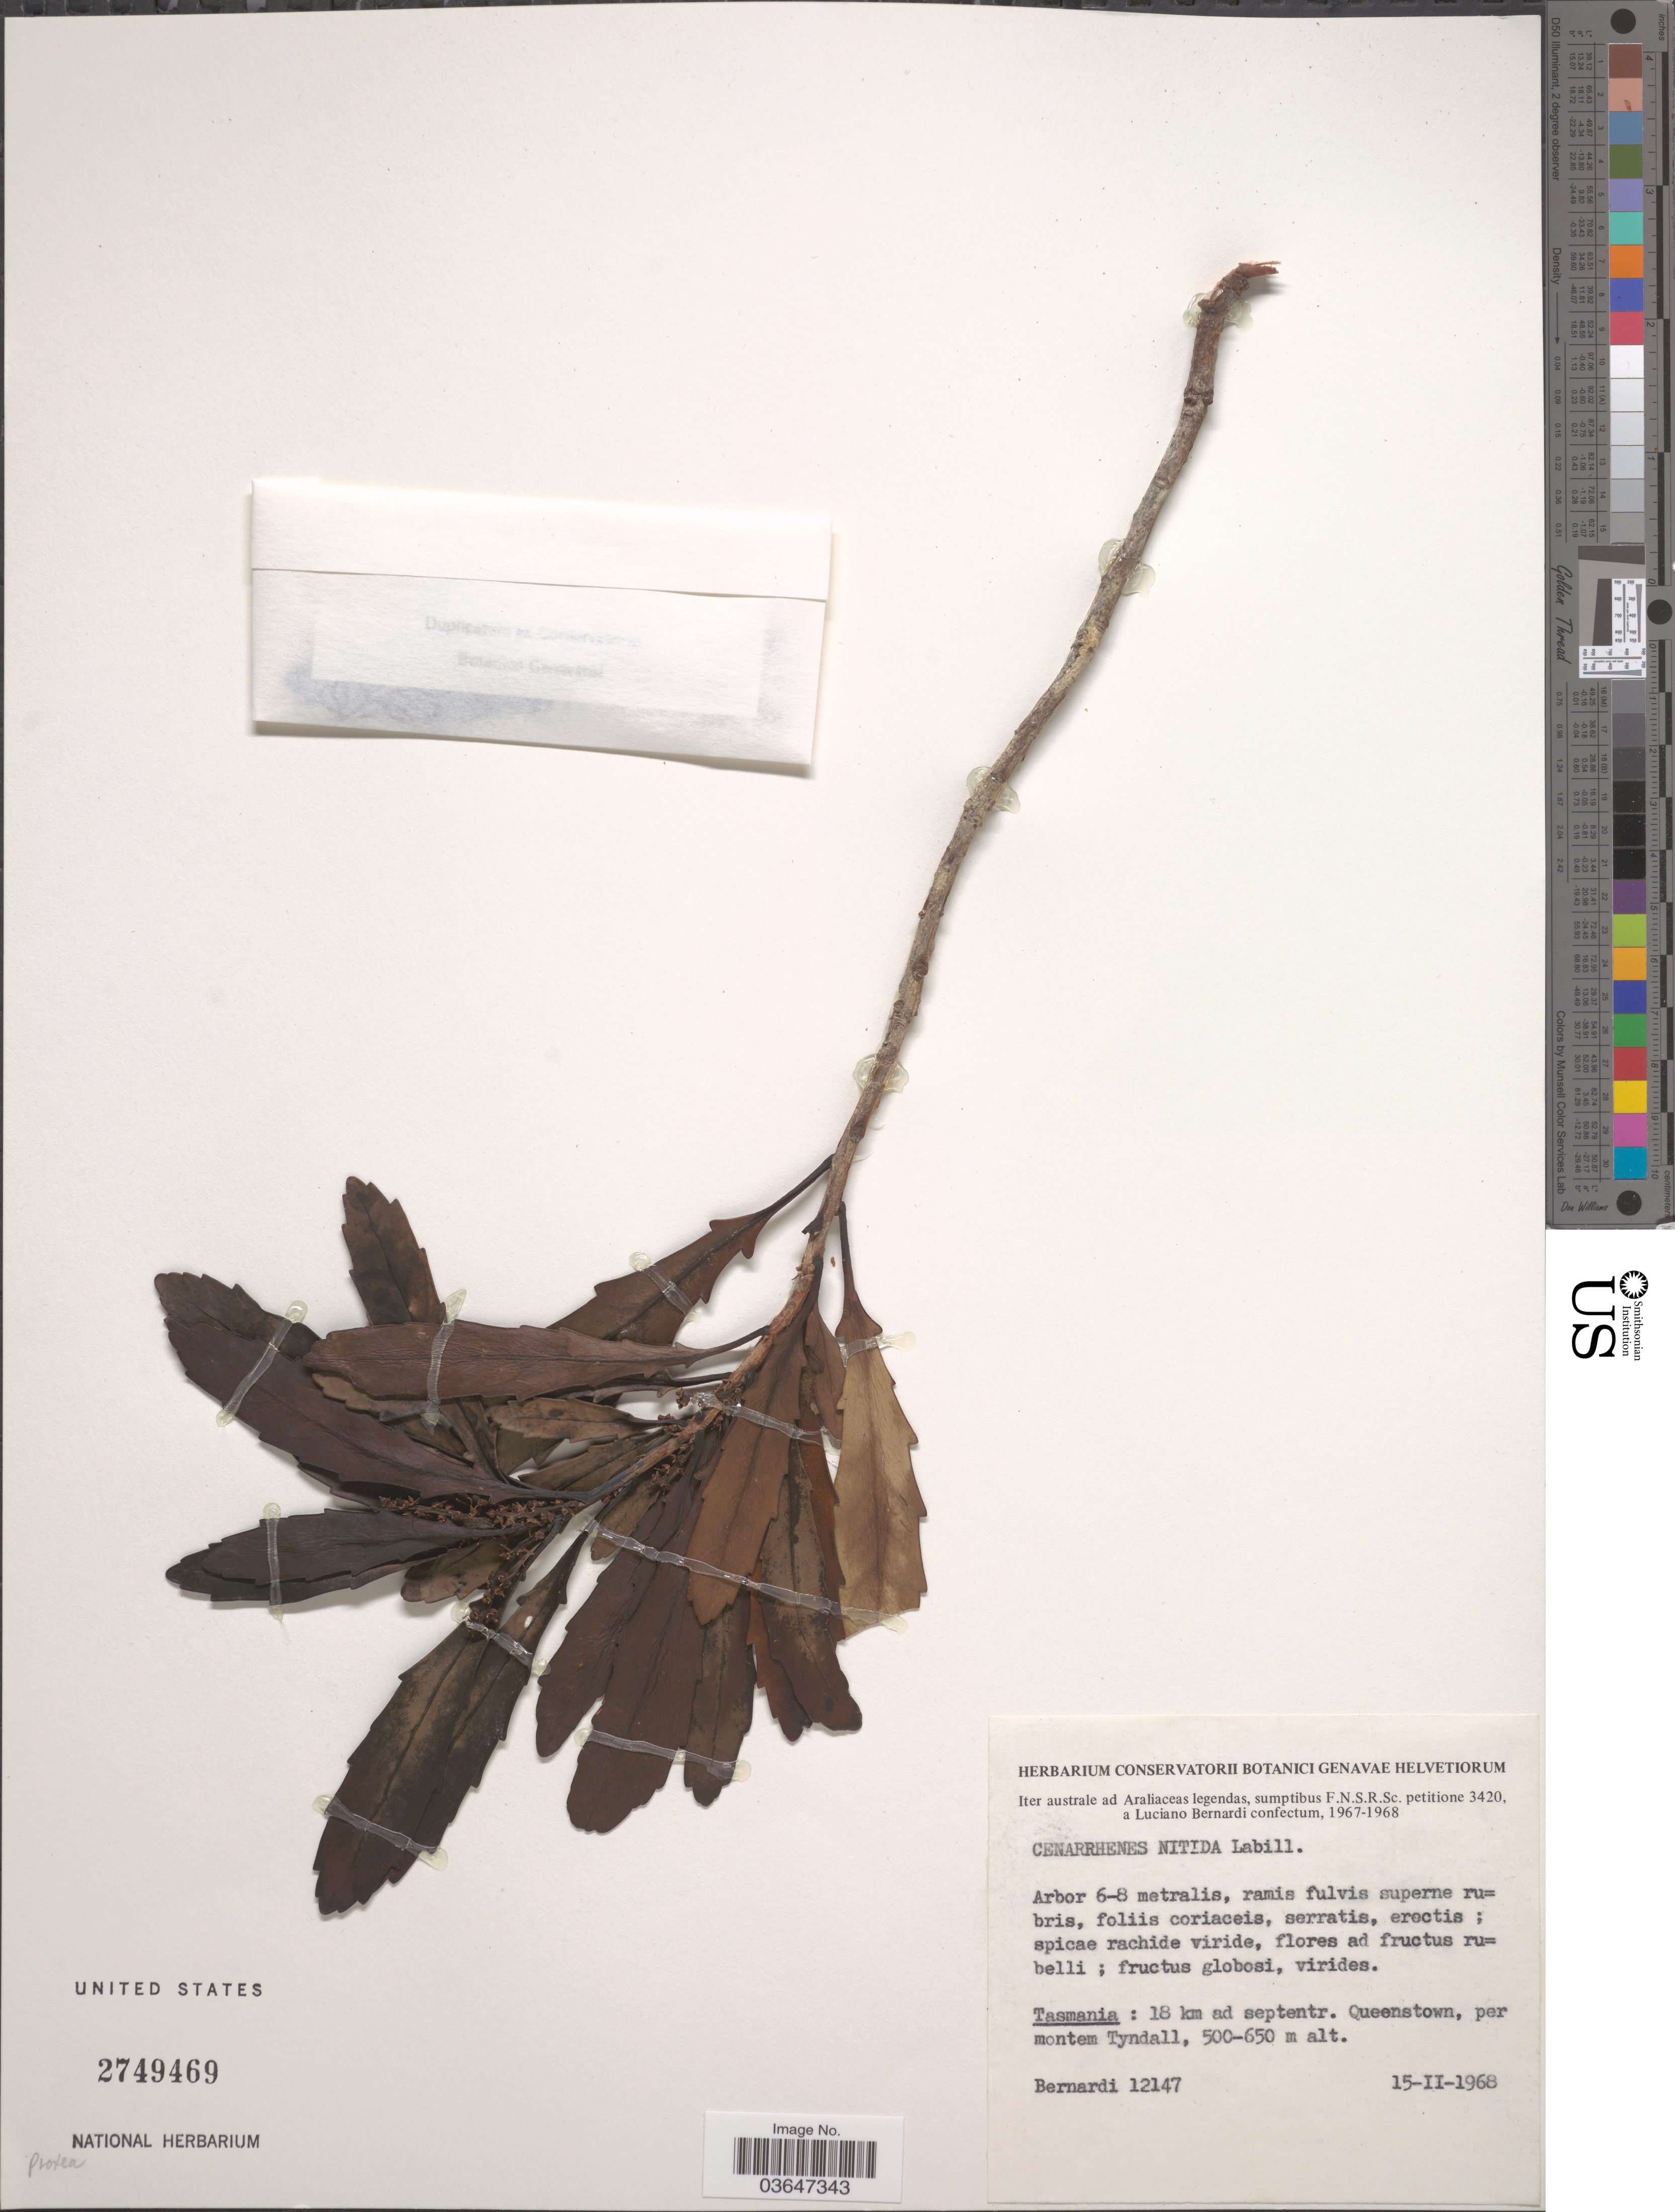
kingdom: Plantae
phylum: Tracheophyta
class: Magnoliopsida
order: Proteales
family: Proteaceae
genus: Cenarrhenes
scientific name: Cenarrhenes nitida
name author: Labill.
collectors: L. Bernardi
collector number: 12147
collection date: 1968-02-15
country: Australia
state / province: Tasmania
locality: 18 km ad septentr. Queenstown, per montem Tyndall.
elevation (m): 500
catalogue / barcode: US 2749469